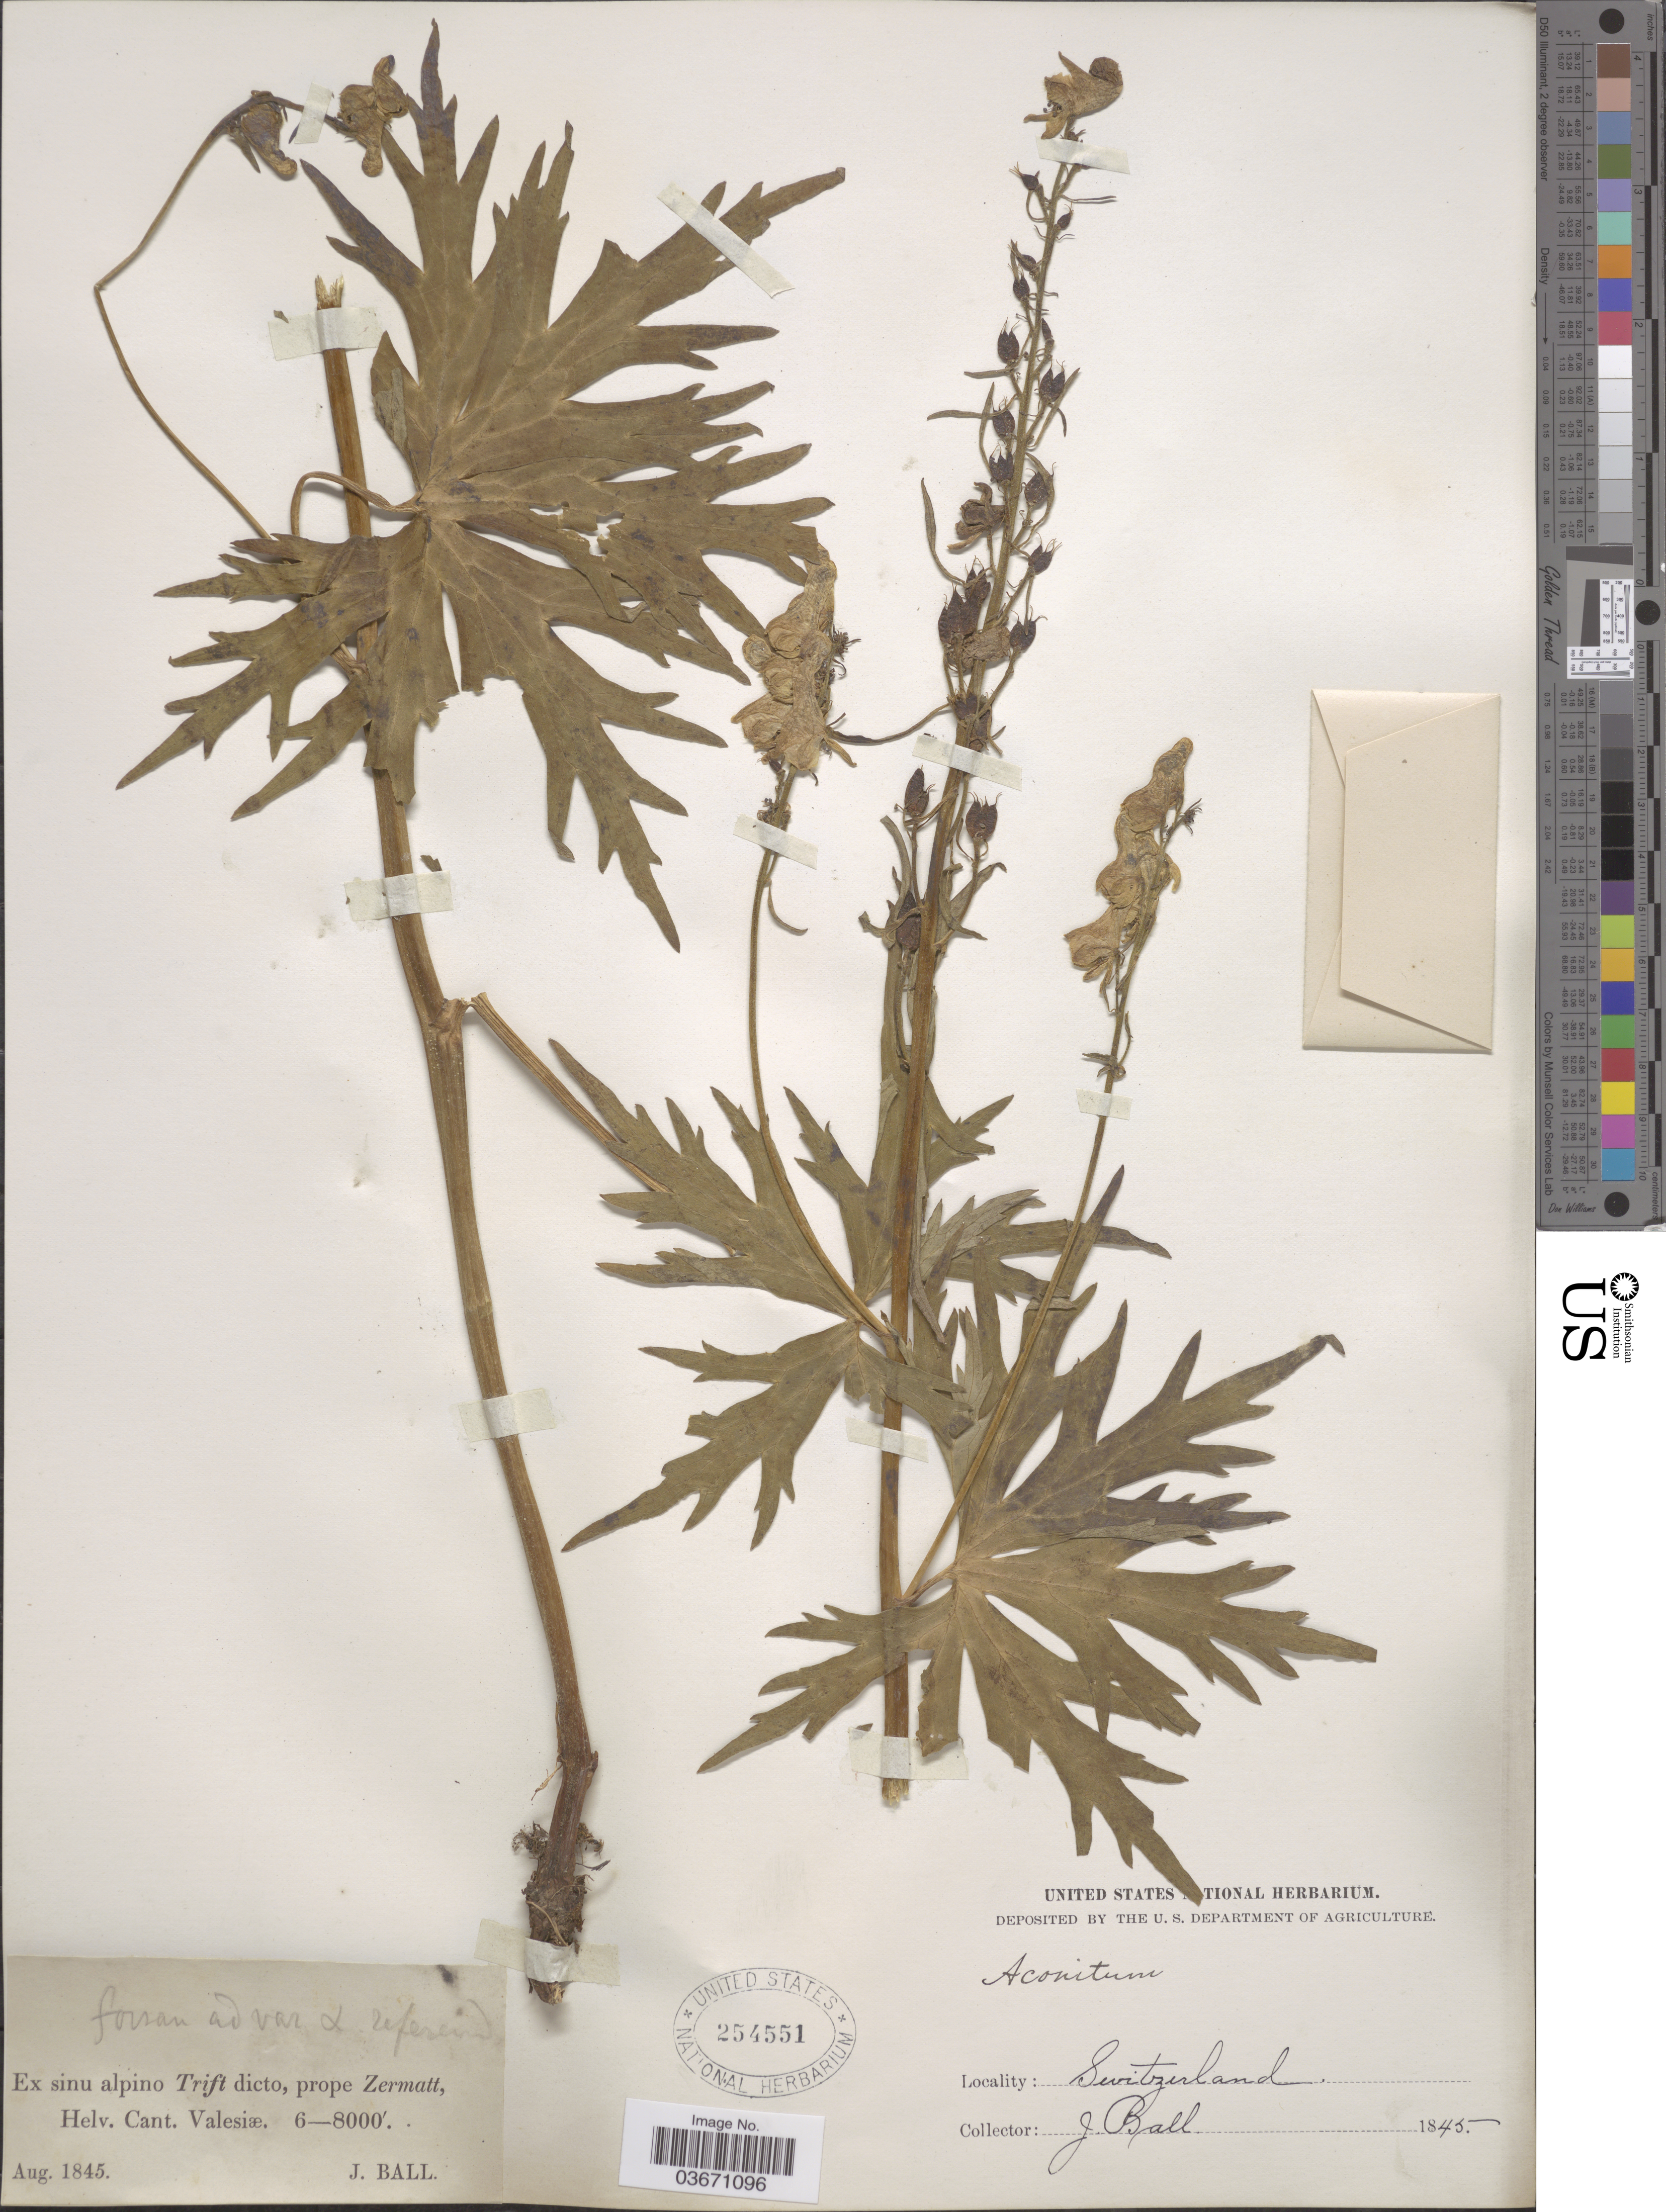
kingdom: Plantae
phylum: Tracheophyta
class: Magnoliopsida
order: Ranunculales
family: Ranunculaceae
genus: Aconitum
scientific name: Aconitum sp.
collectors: J. Ball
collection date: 1845-08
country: Switzerland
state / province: Valais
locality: Ex sinu alpino Trift dicto, prope Zermatt, Helv. Cant. Valesiæ.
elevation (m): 1829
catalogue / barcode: US 254551